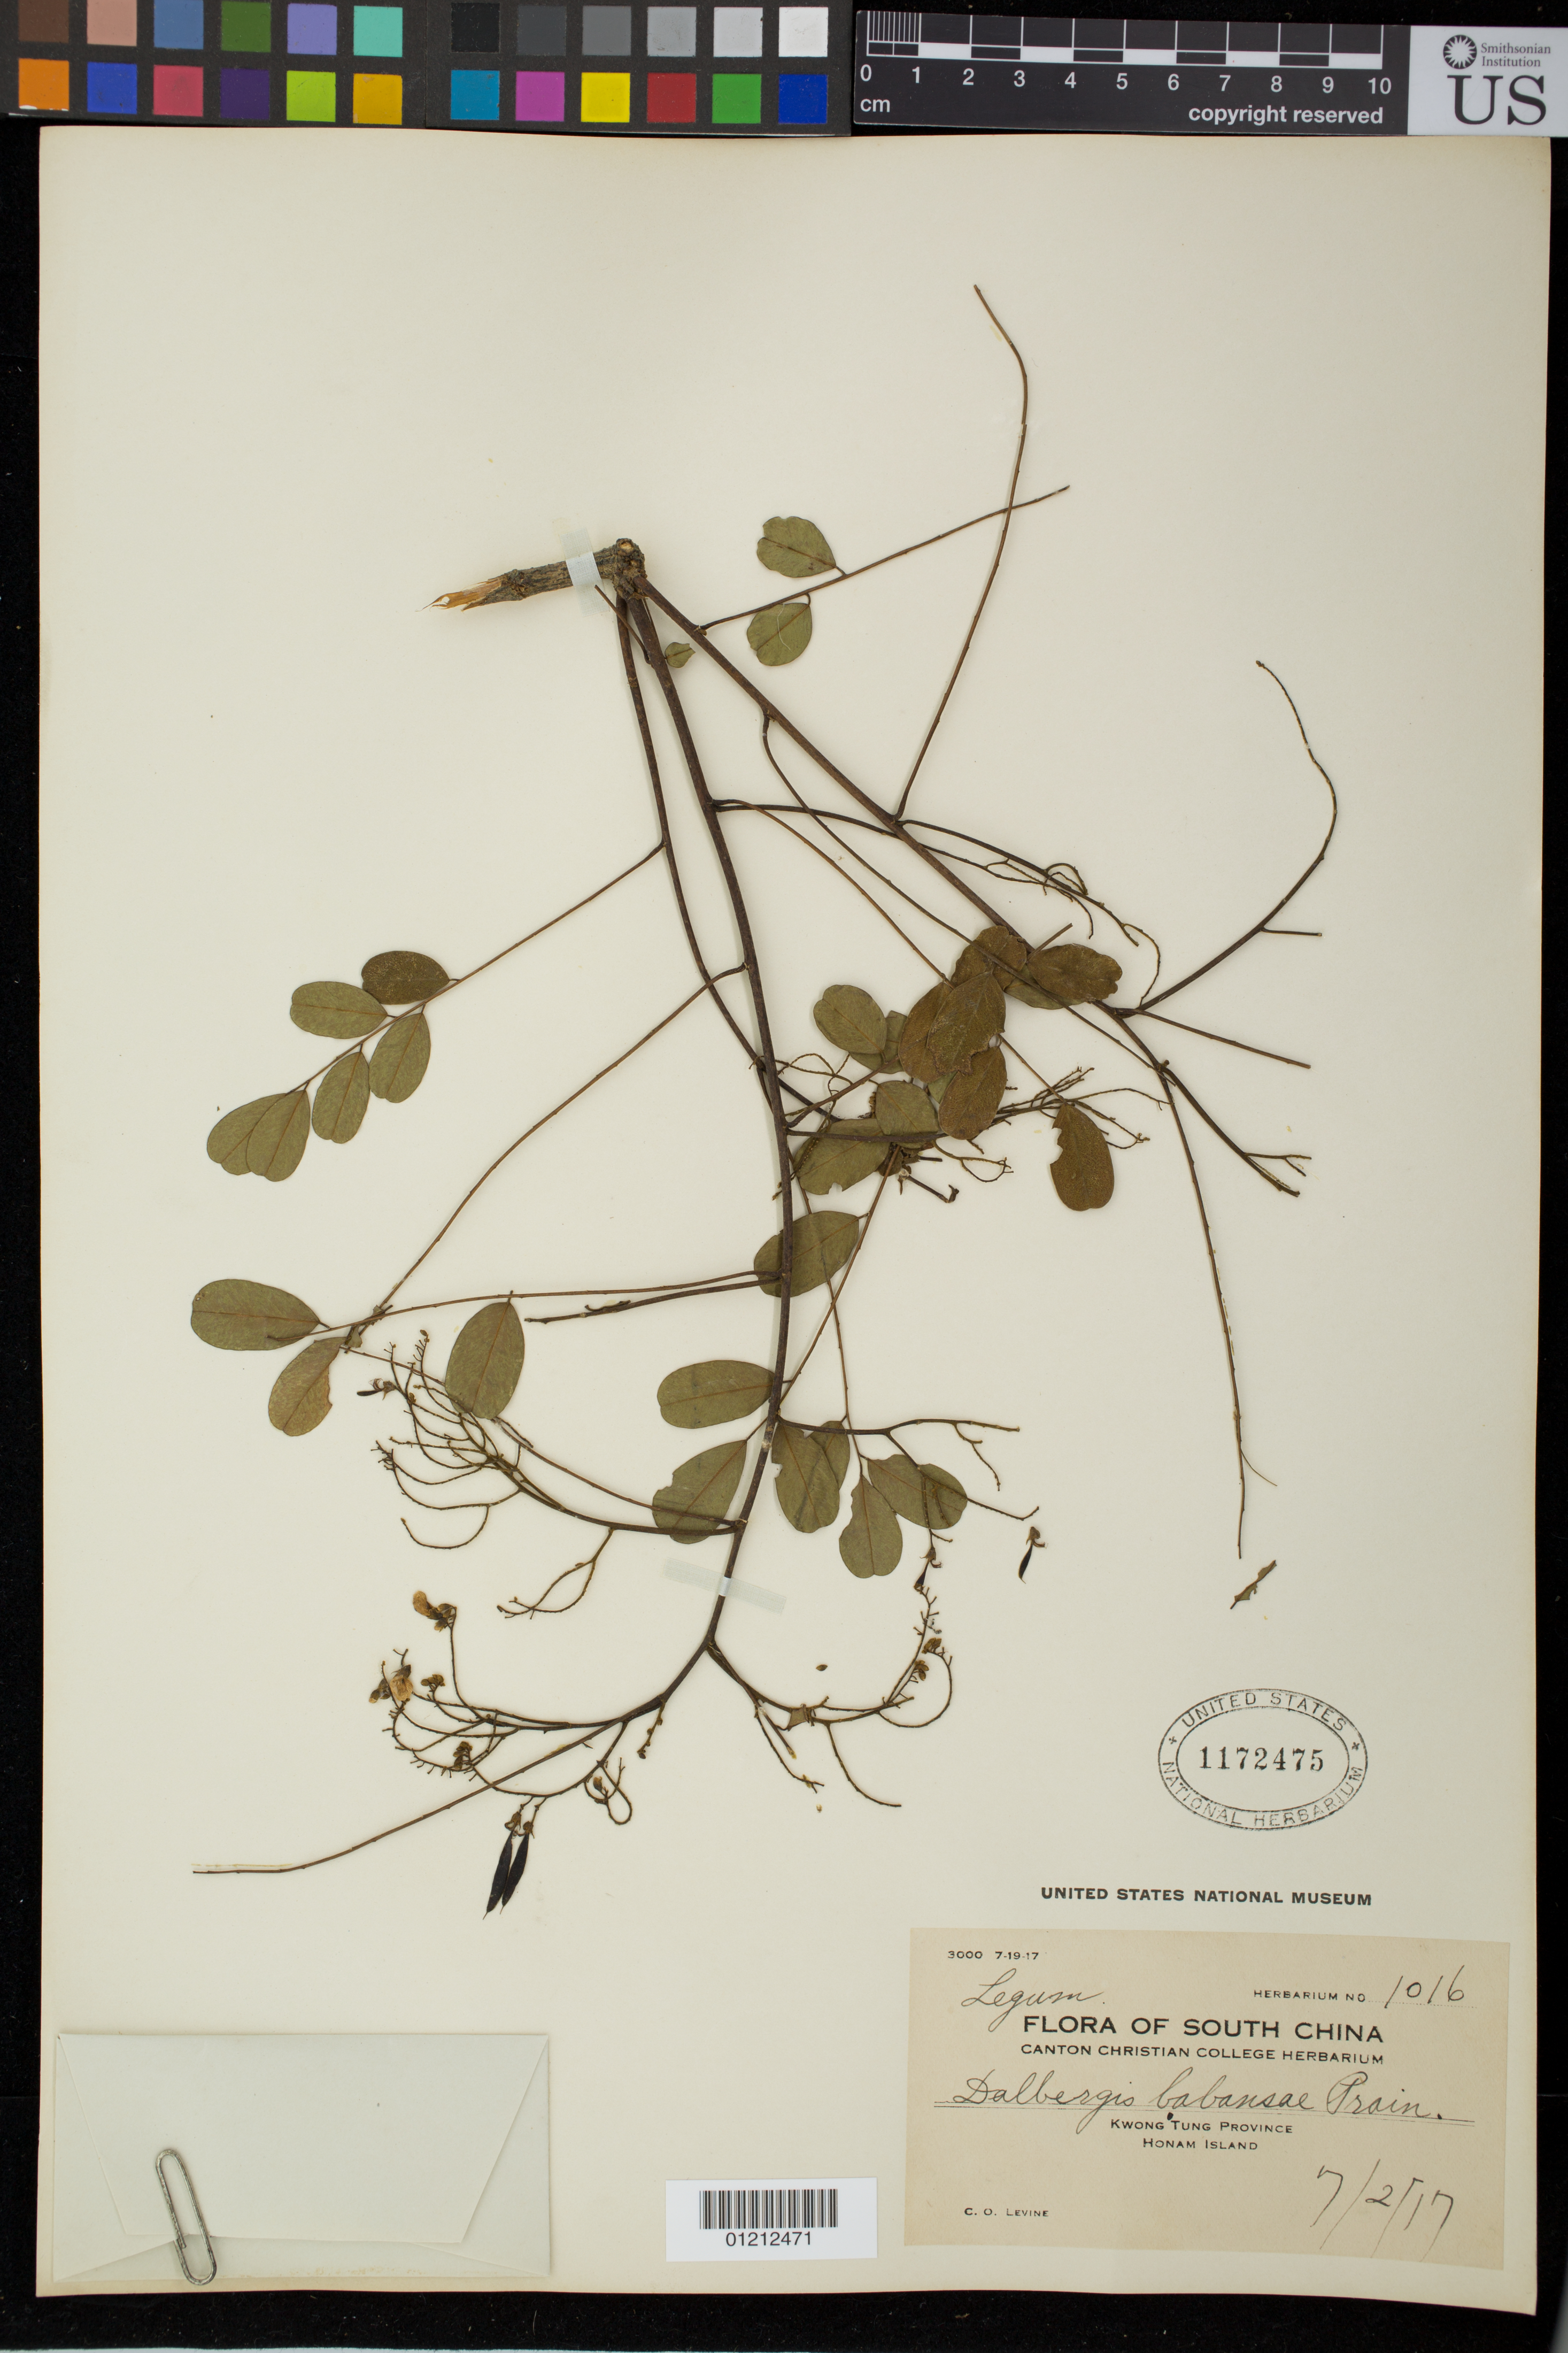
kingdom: Plantae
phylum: Tracheophyta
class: Magnoliopsida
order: Fabales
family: Fabaceae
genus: Dalbergia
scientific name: Dalbergia balansae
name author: Prain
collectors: C. O. Levine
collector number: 1016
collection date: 1917-02-07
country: China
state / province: Guangdong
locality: Honam Island, Kwong Tung Province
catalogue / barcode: US 1172475